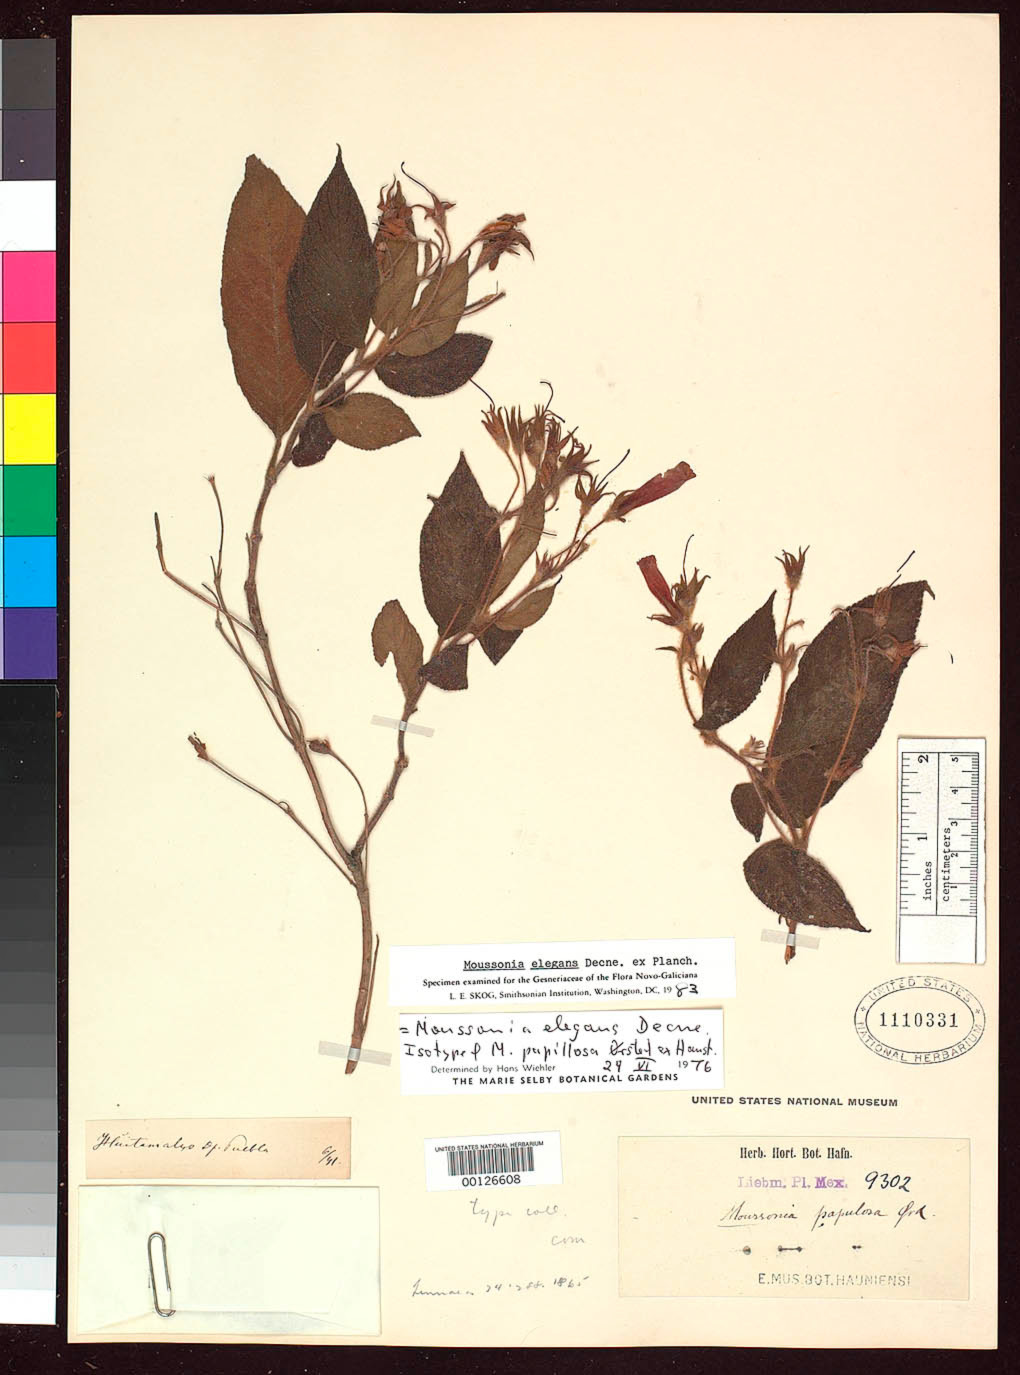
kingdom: Plantae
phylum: Tracheophyta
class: Magnoliopsida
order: Lamiales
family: Gesneriaceae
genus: Moussonia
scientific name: Moussonia papillosa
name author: Oerst. ex Hanst.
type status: Isotype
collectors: F. M. Liebmann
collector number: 9302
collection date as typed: Jun 1841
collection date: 1841-06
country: Mexico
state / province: Puebla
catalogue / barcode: US 1110331